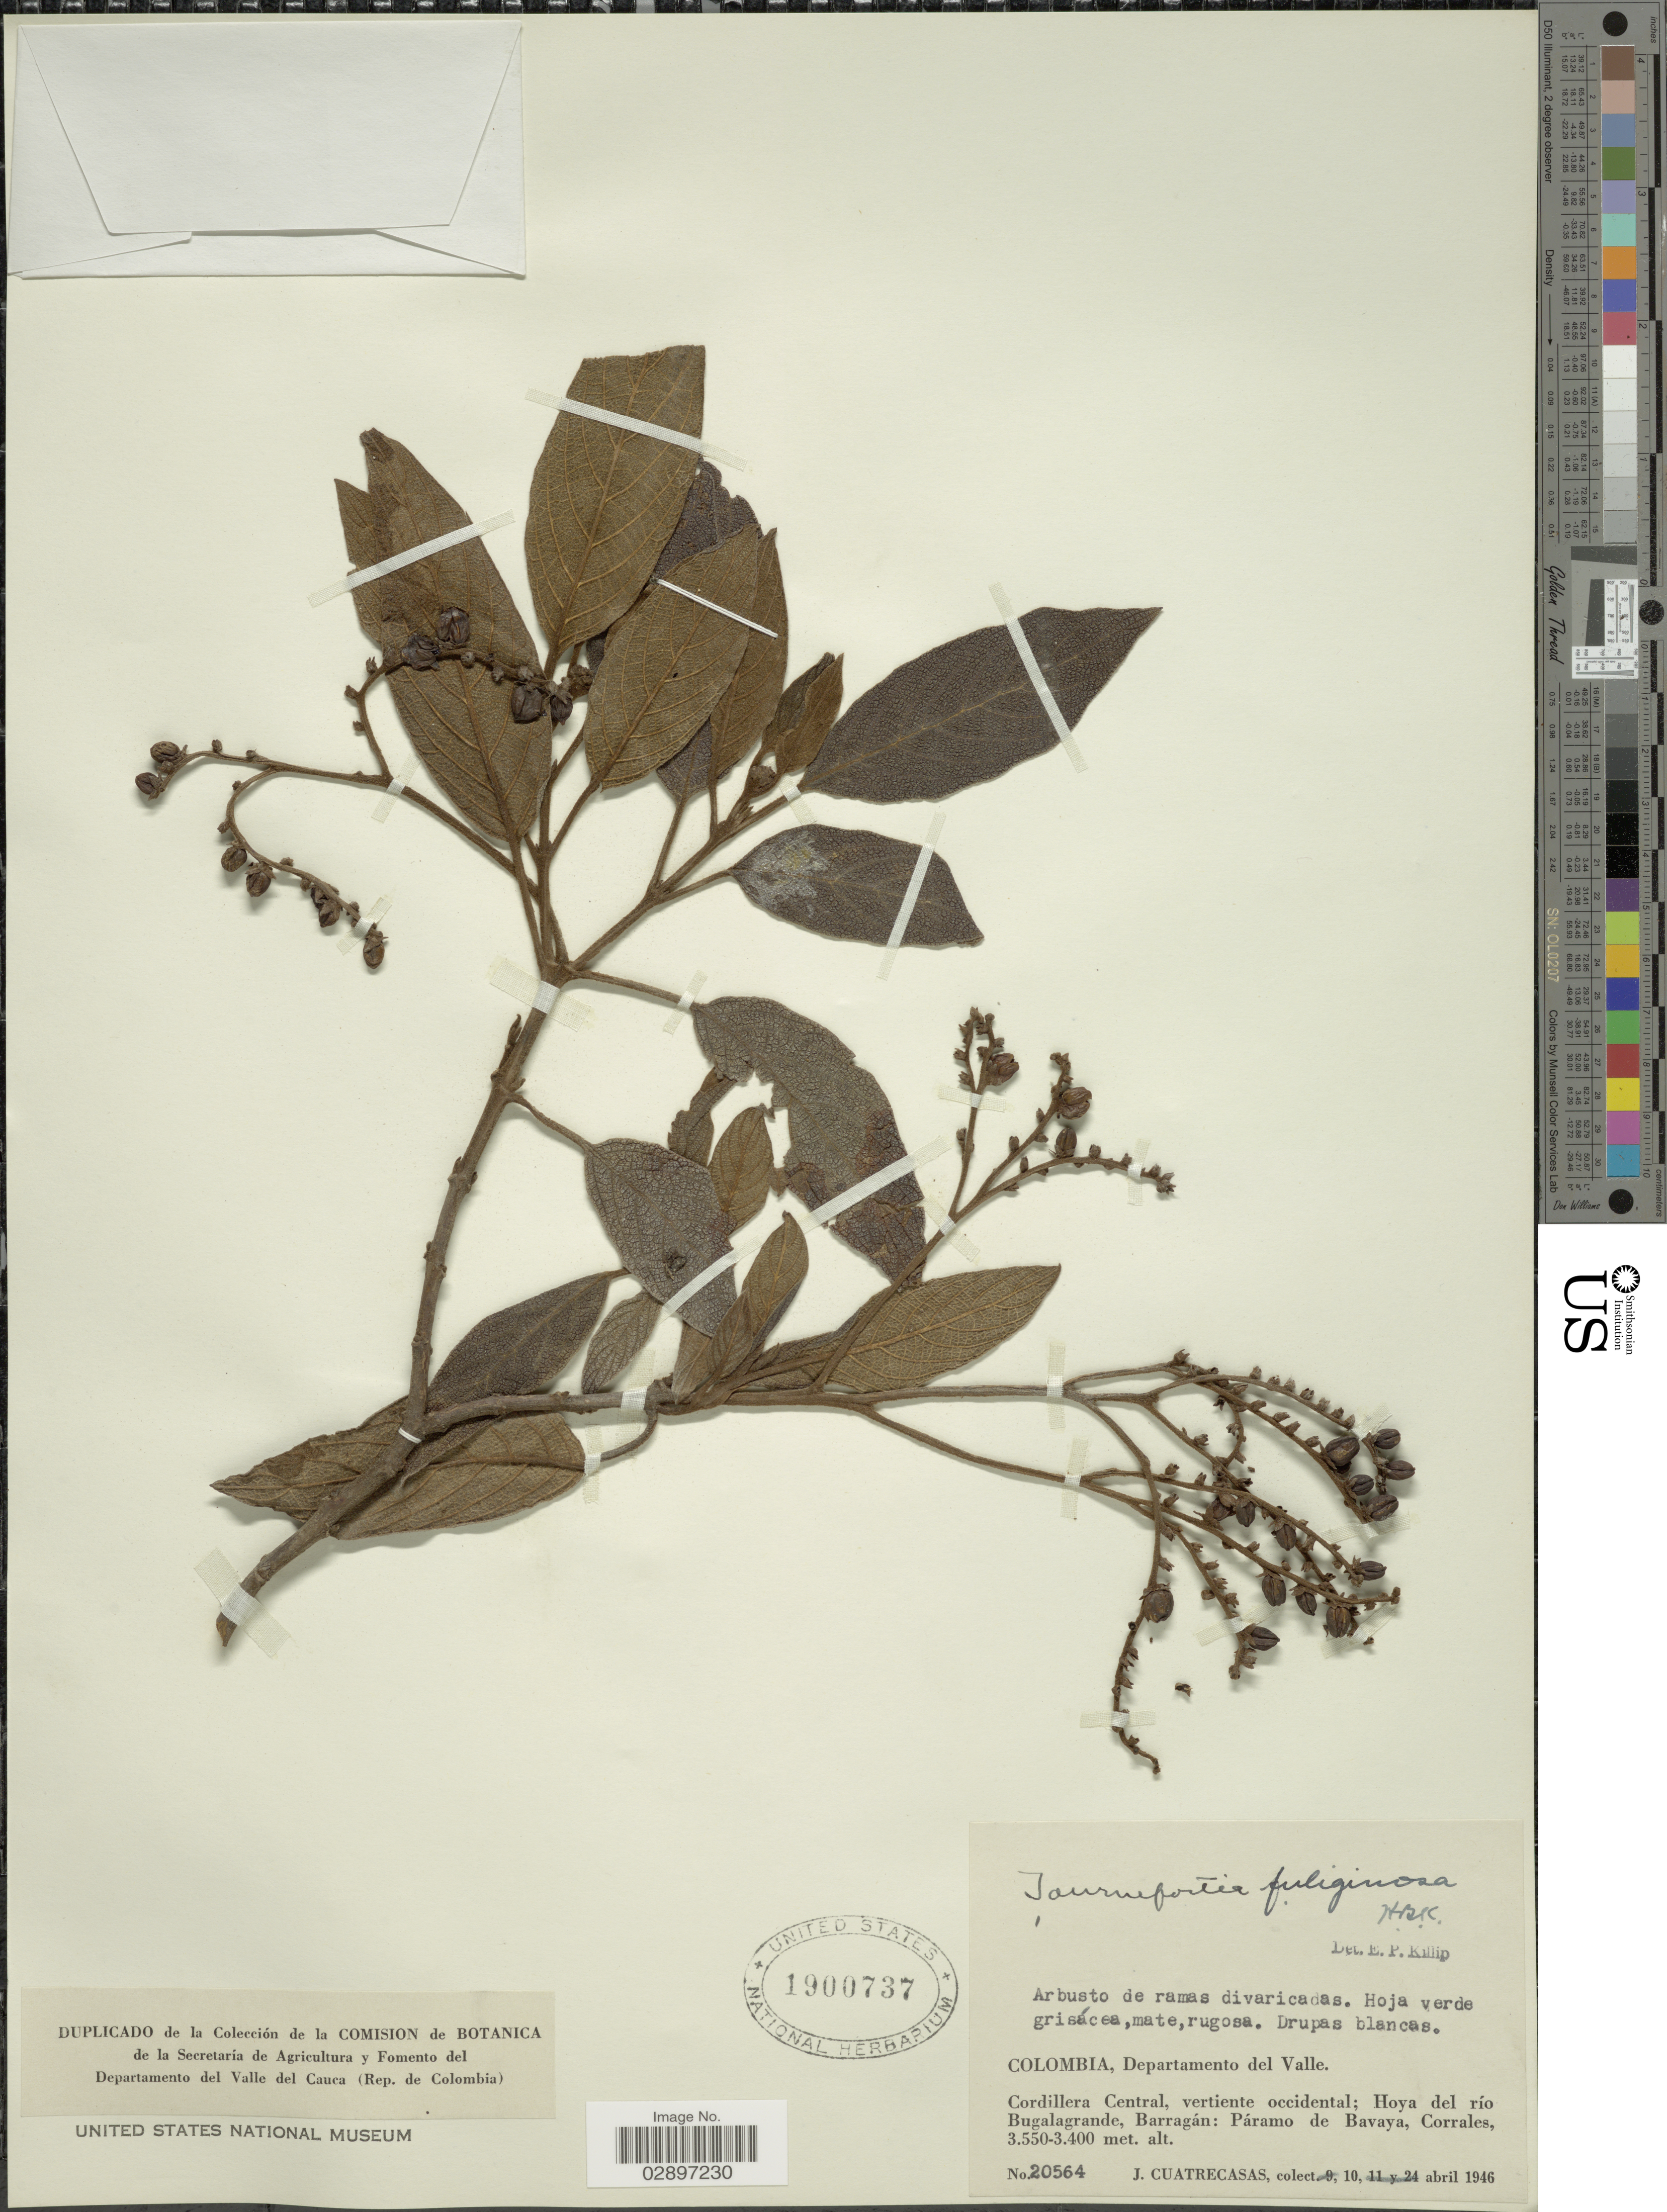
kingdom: Plantae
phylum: Tracheophyta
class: Magnoliopsida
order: Boraginales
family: Heliotropiaceae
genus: Tournefortia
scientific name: Tournefortia fuliginosa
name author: Kunth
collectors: J. Cuatrecasas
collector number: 20564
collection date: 1946-04-10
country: Colombia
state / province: Valle del Cauca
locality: Cordillera Central, vertiente occidental; Hoya del río Bugalagrande, Barragán: Páramo de Bavaya, Corrales, Departamento del Valle.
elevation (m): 3400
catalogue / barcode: US 1900737